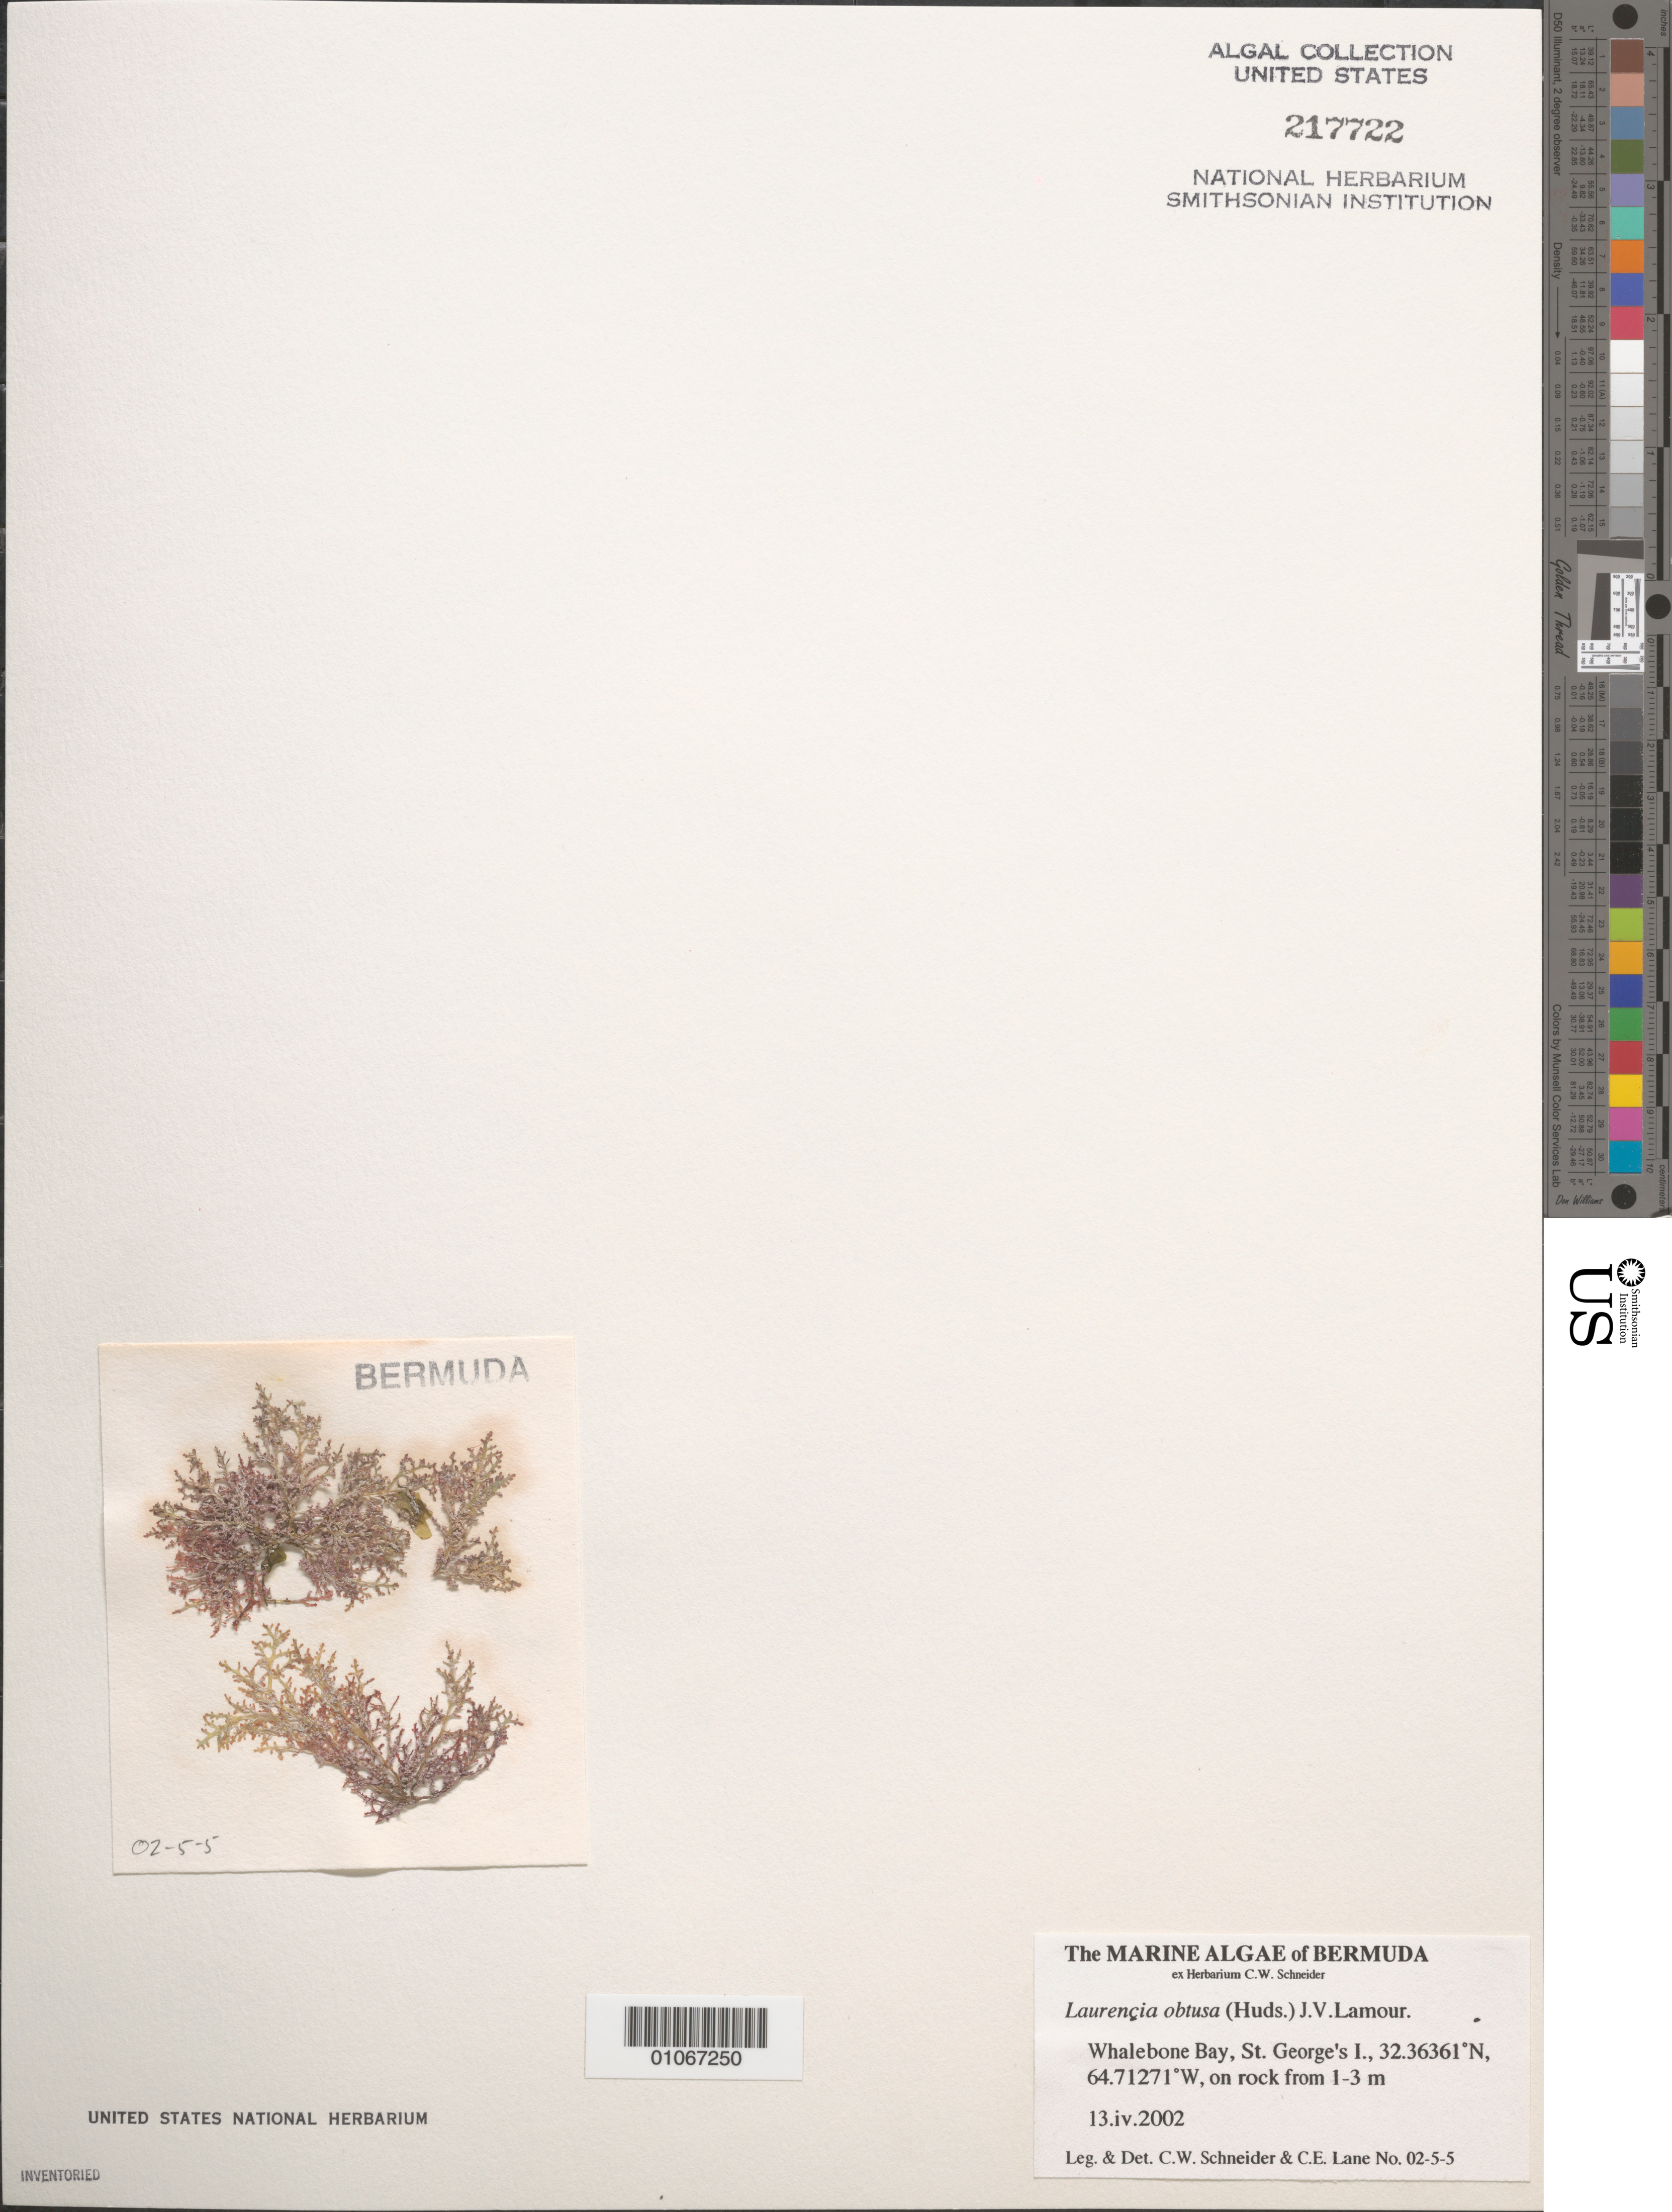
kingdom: Plantae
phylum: Rhodophyta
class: Florideophyceae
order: Ceramiales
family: Rhodomelaceae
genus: Laurencia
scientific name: Laurencia obtusa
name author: (Huds.) J.V.Lamouroux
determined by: Schneider, C. W.; Lane, C. E.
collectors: C. W. Schneider & C. E. Lane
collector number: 02-5-5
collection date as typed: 13 Apr 2002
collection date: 2002-04-13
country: Bermuda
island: St. George's Island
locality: Whalebone Bay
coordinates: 32.36361 N, 64.71271 W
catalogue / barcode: US 217722